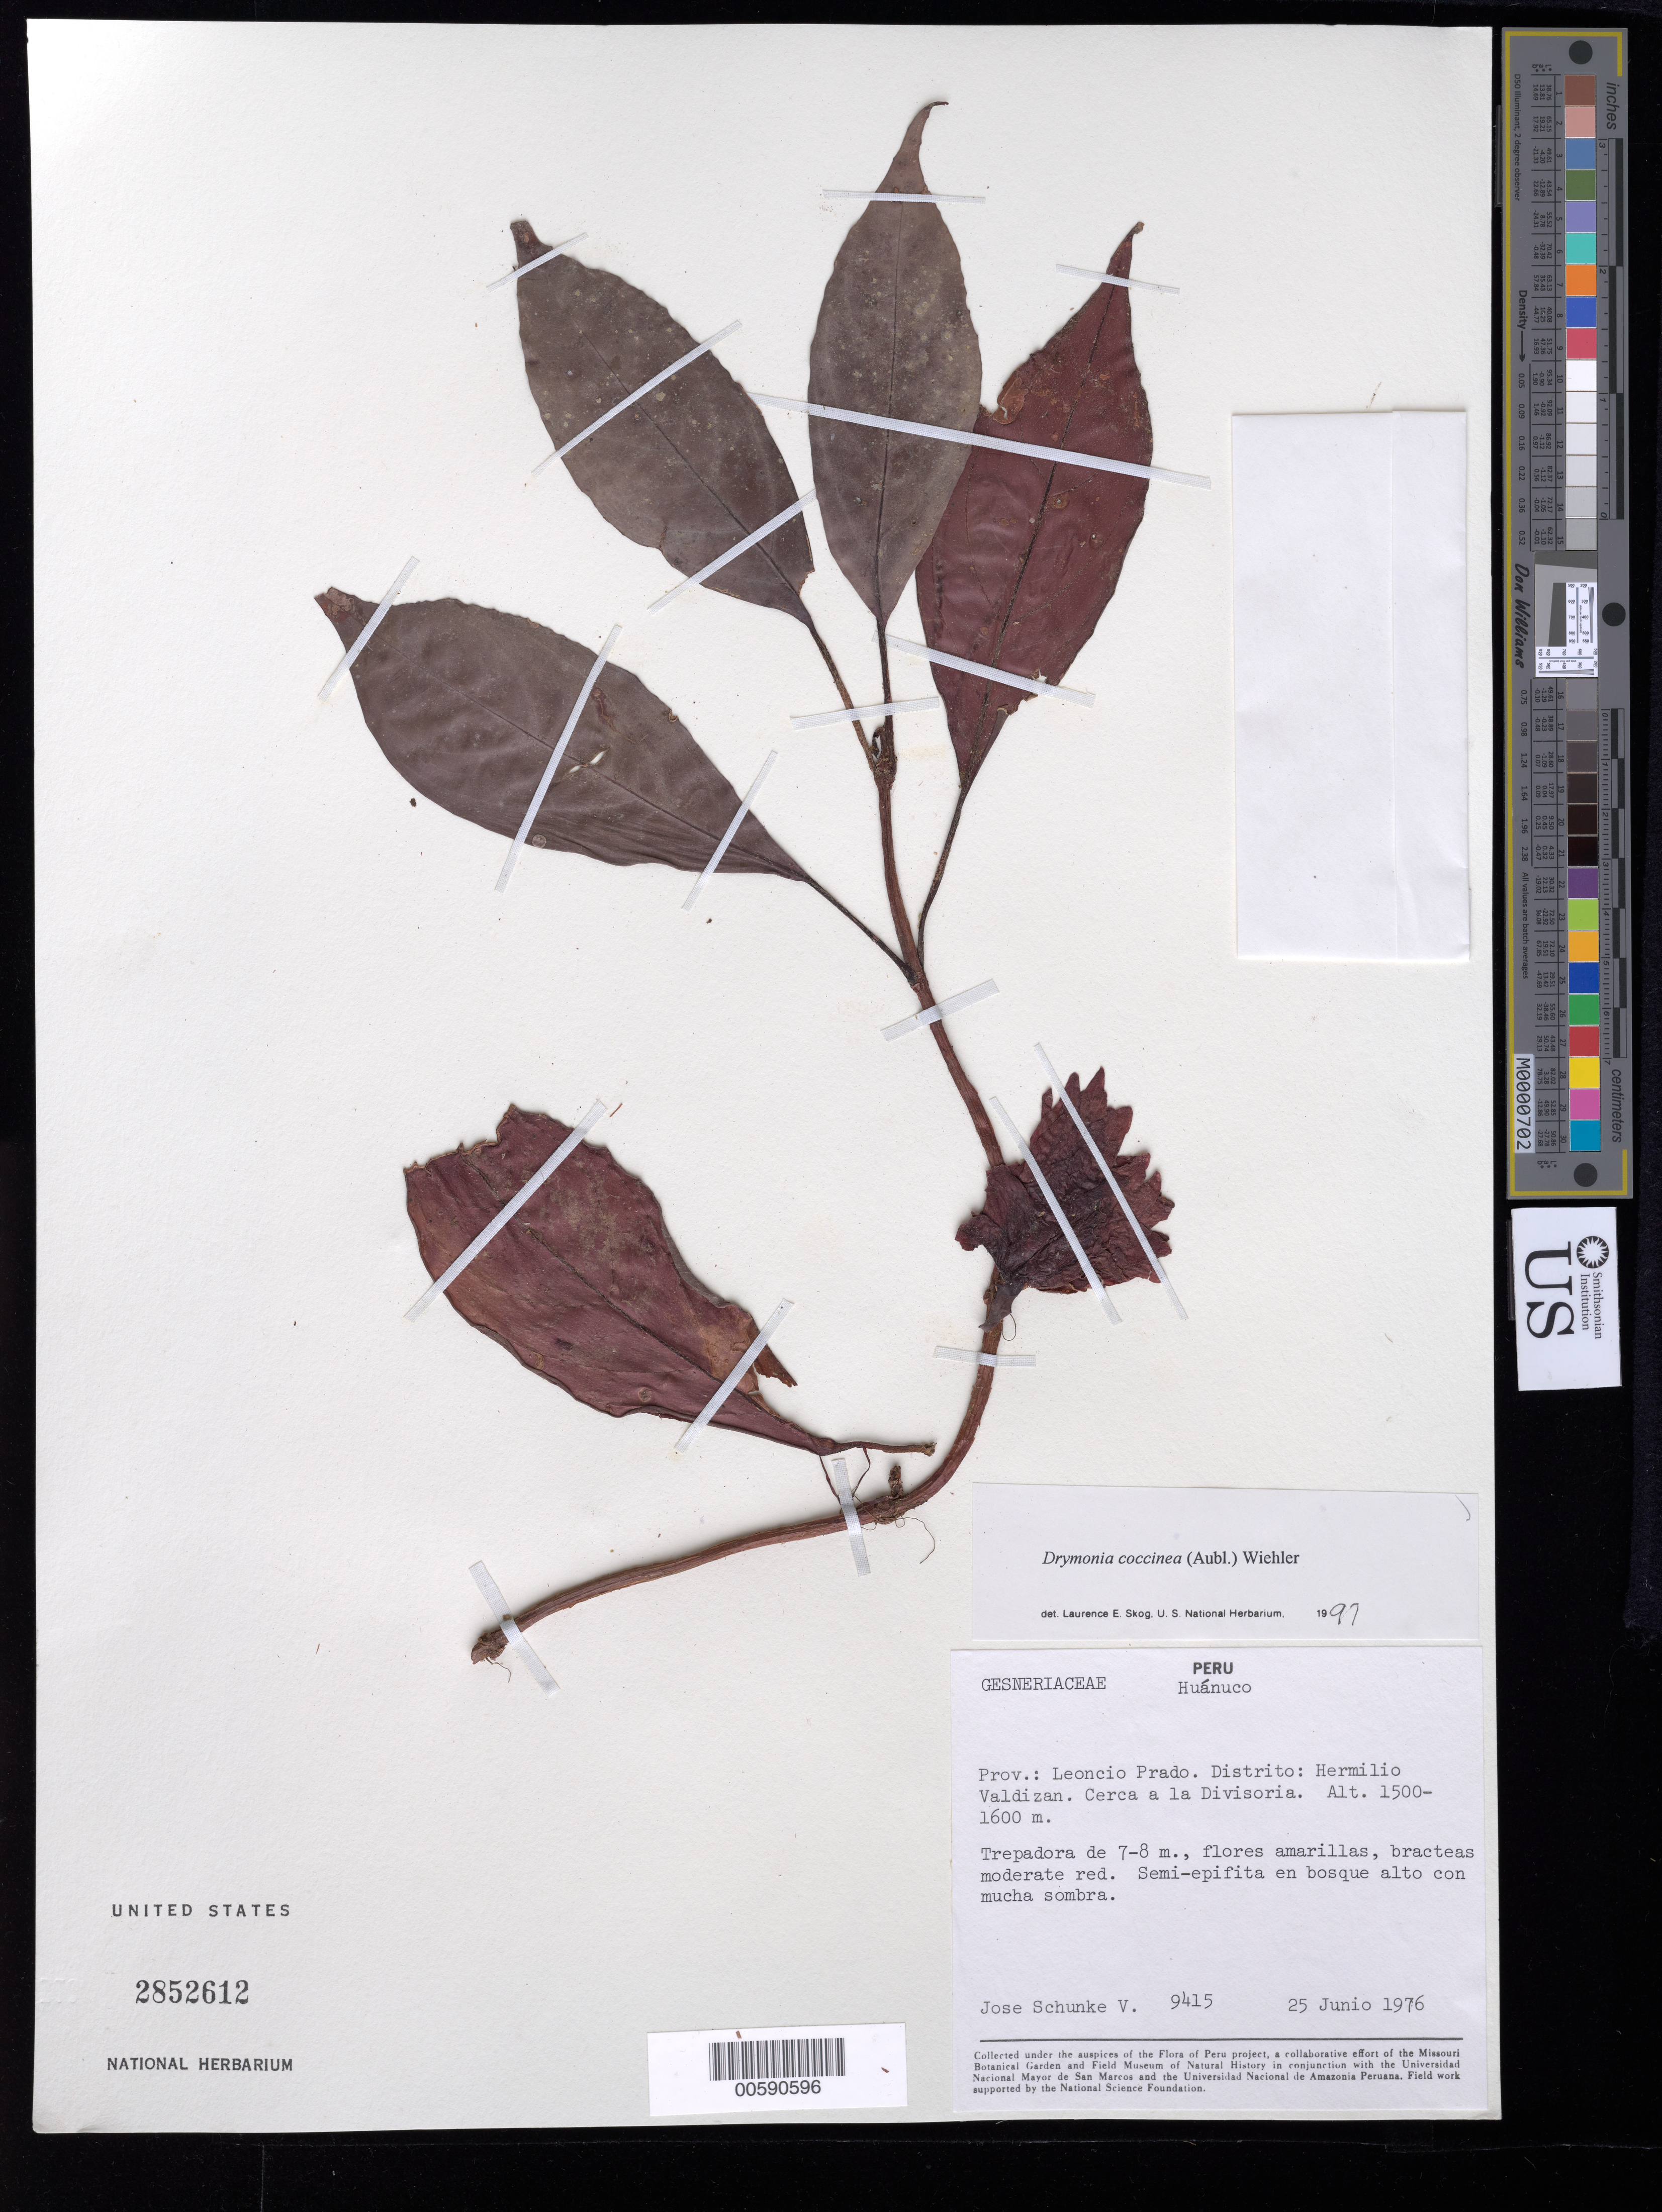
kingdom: Plantae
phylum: Tracheophyta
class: Magnoliopsida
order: Lamiales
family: Gesneriaceae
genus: Drymonia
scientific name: Drymonia coccinea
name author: (Aubl.) Wiehler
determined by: Skog, Laurence E.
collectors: J. Schunke Vigo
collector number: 9415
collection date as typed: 25 Jun 1976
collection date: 1976-06-25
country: Peru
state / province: Huánuco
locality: Prov. Leoncio Prado, Dtto. Hermilio Valdizan; cerca a la Divisoria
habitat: En bosque alto con mucha sombra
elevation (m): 1500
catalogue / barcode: US 2852612